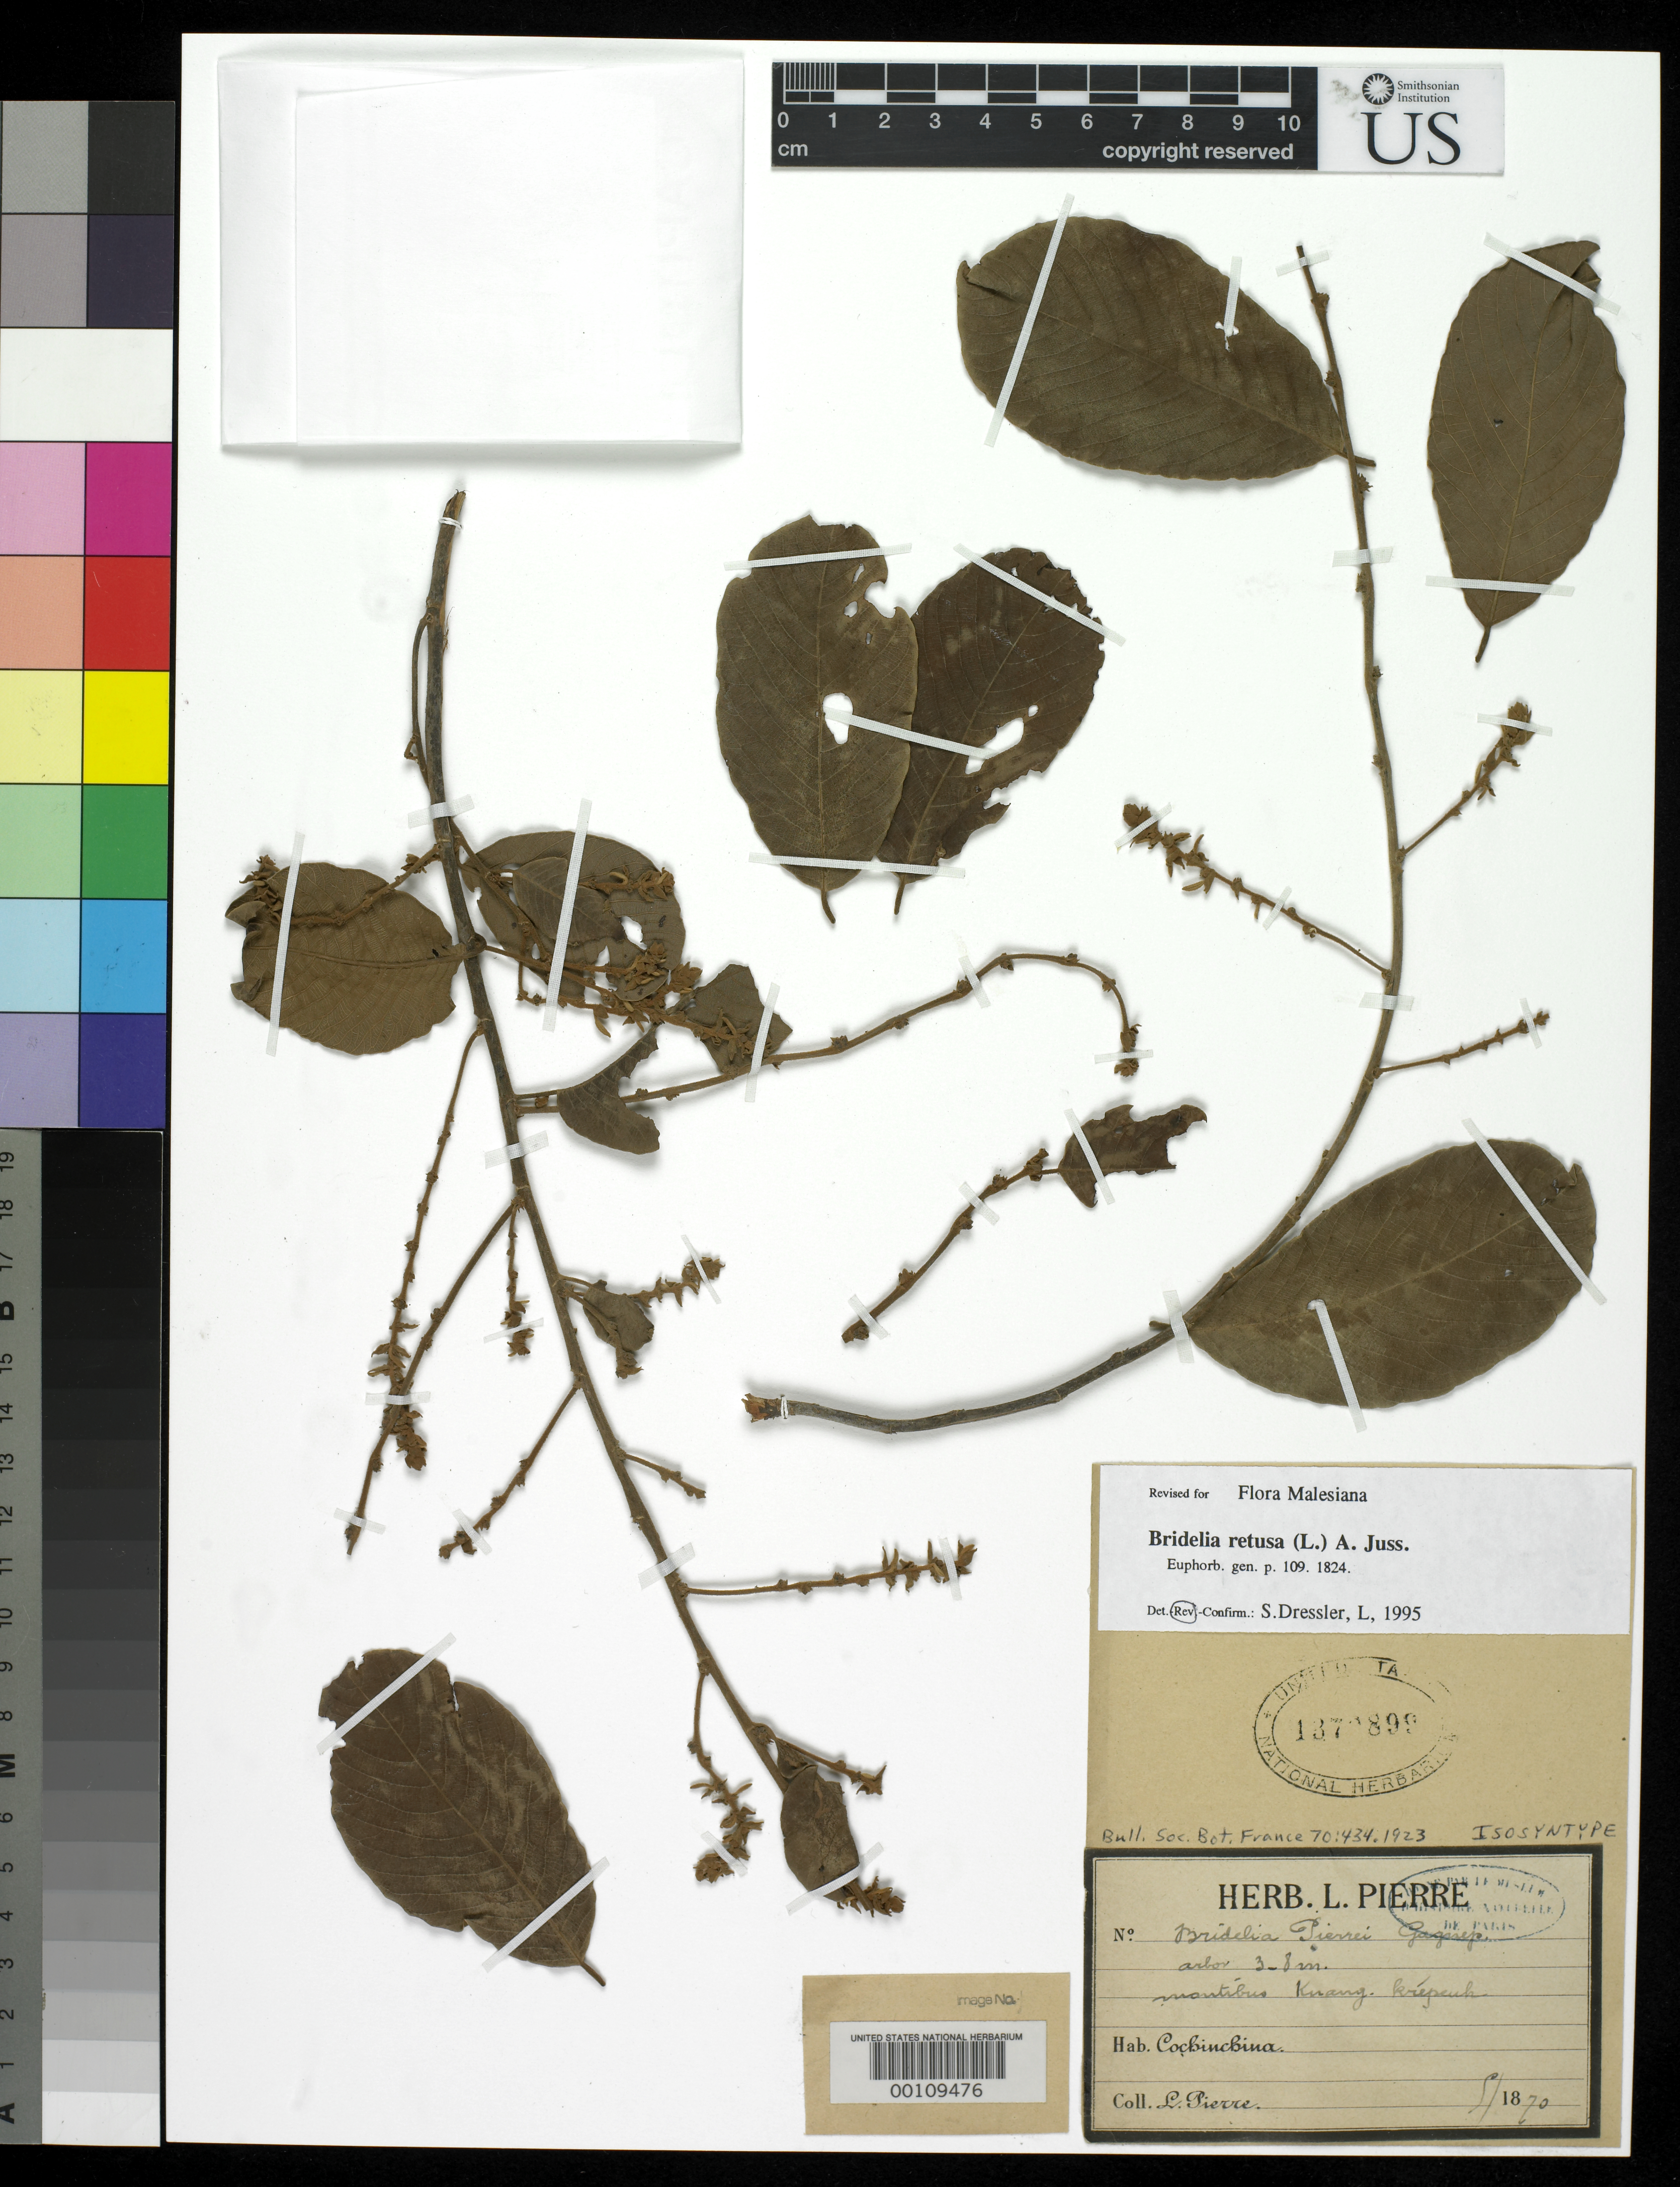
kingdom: Plantae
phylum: Tracheophyta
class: Magnoliopsida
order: Malpighiales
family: Phyllanthaceae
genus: Bridelia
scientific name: Bridelia pierrei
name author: Gagnep.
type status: Isosyntype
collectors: J. Pierre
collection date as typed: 1870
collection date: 1870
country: Cambodia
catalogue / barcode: US 1372899